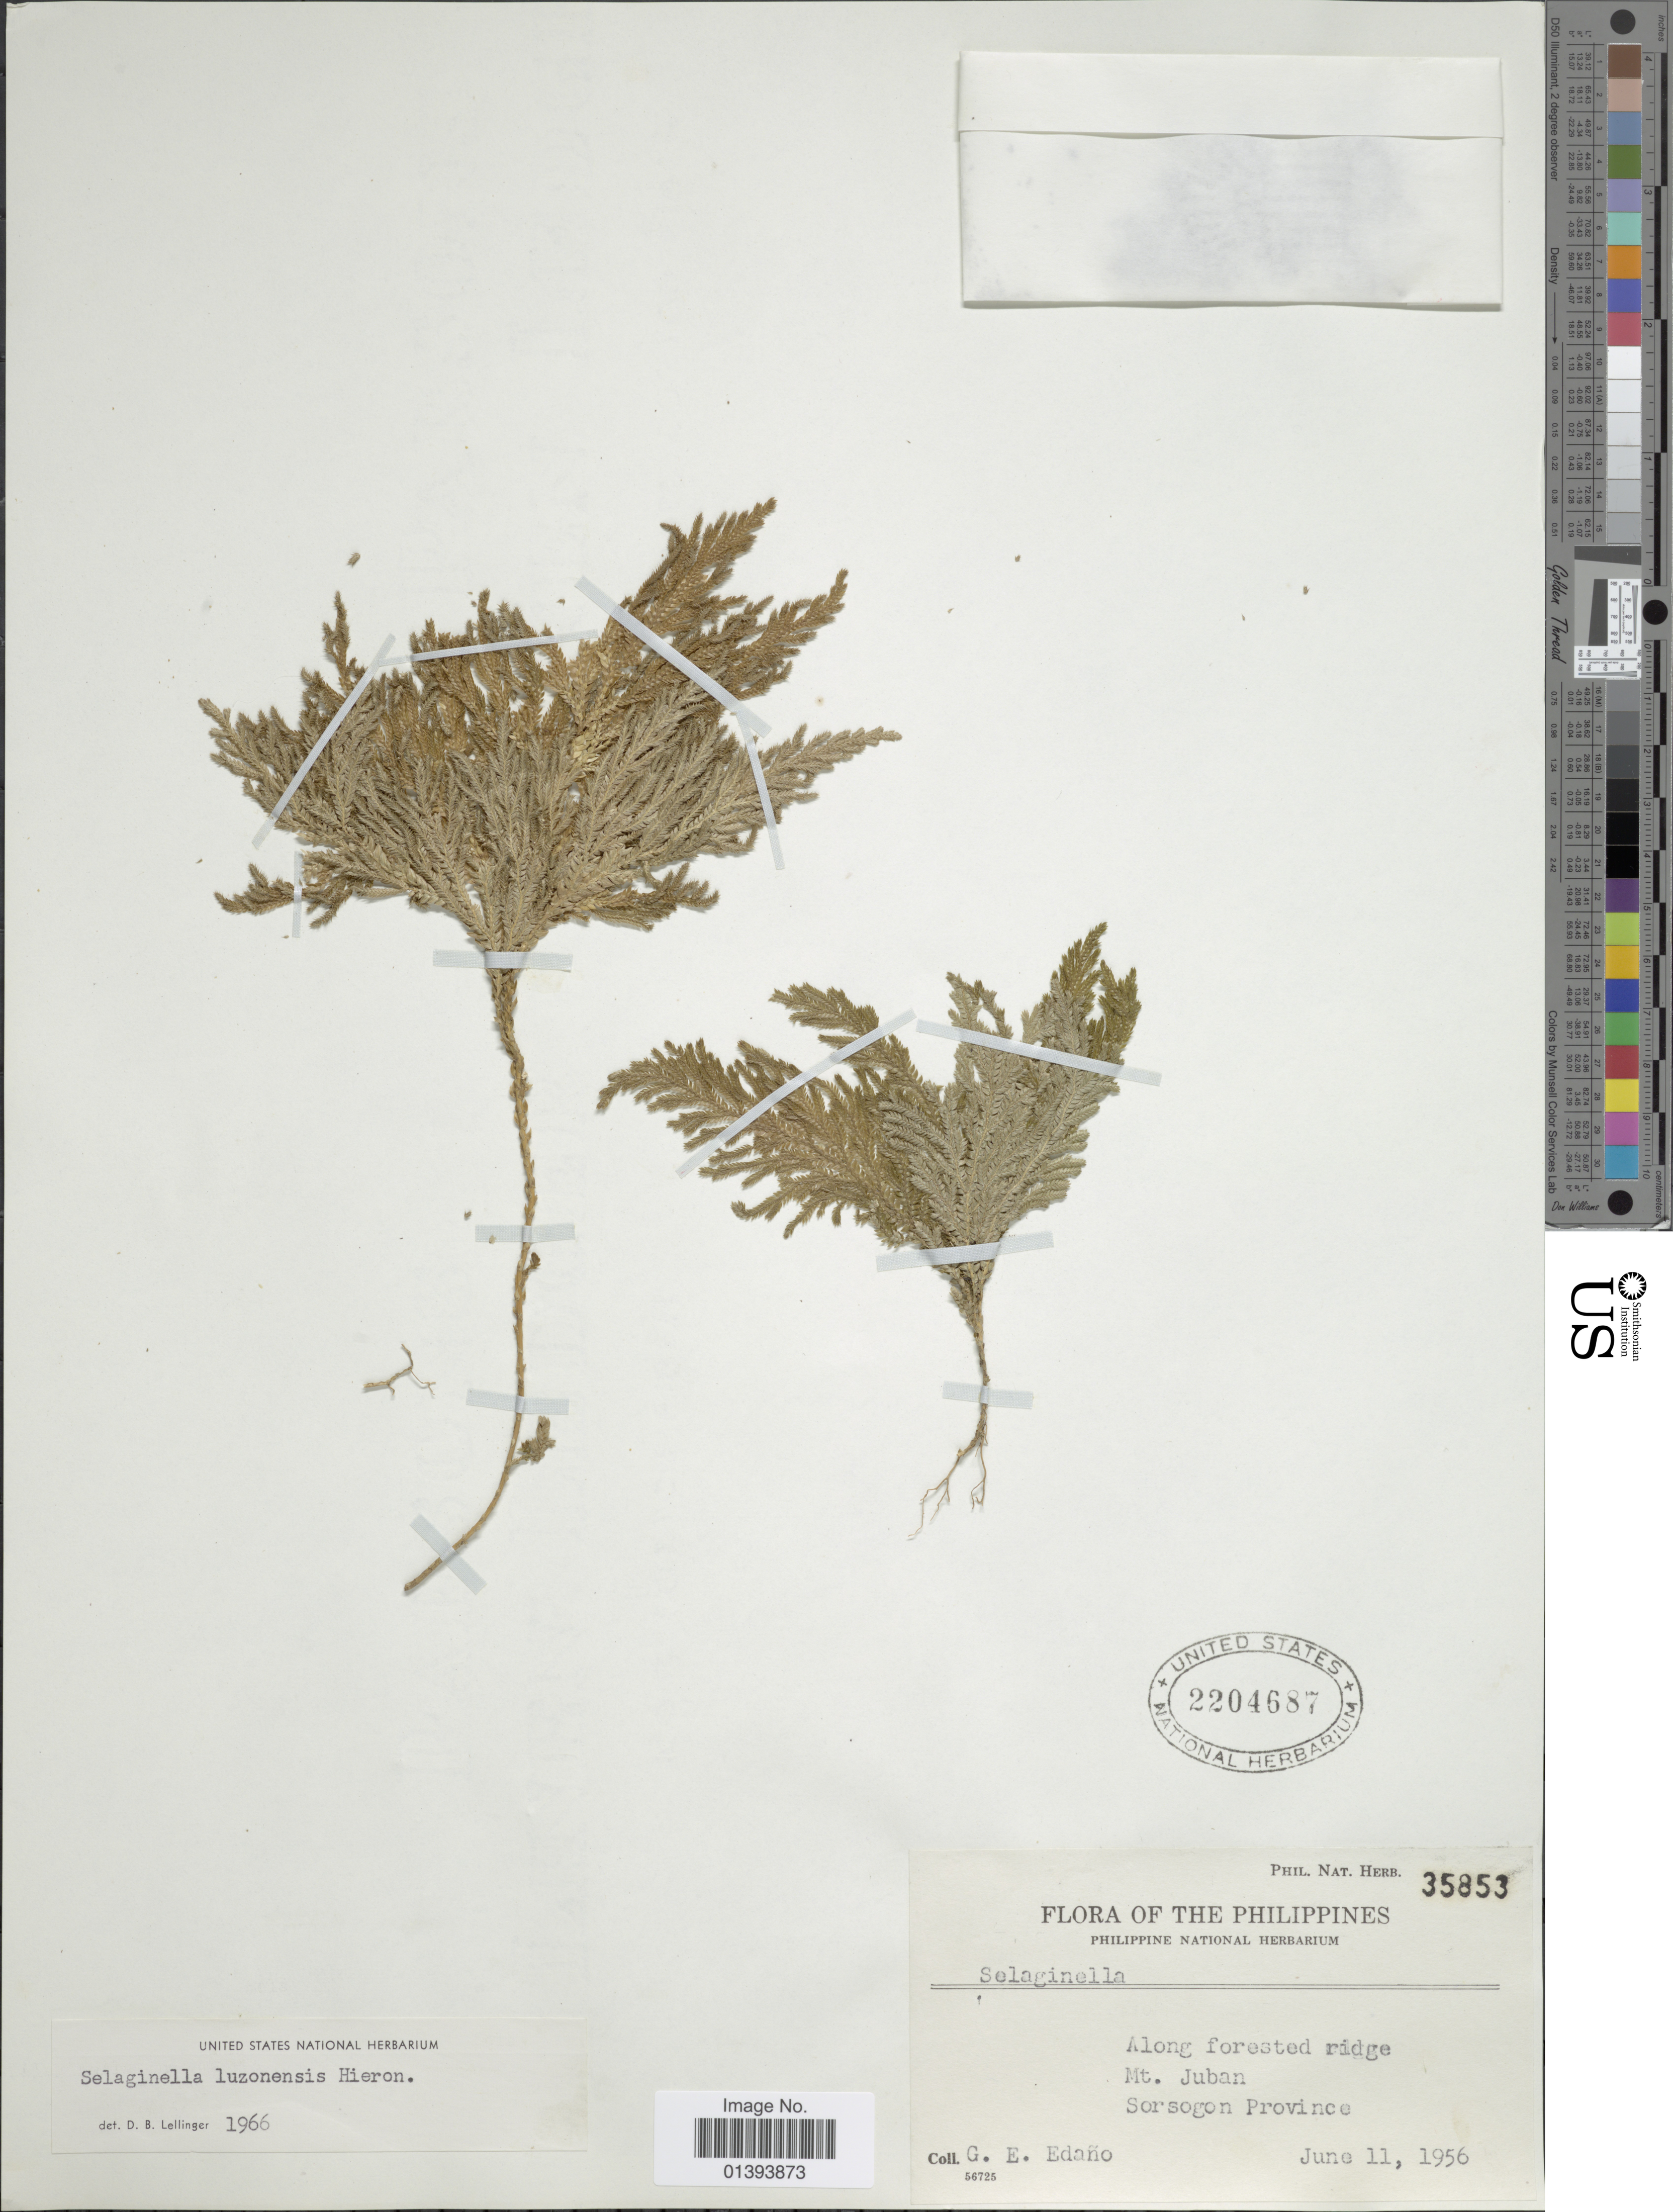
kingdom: Plantae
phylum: Tracheophyta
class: Lycopodiopsida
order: Selaginellales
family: Selaginellaceae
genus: Selaginella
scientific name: Selaginella luzonensis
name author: Hieron.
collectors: G. E. Edaño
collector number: Phil. Nat. Herb. 35853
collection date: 1956-06-11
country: Philippines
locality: Along forested ridge, Mt. Juban, Sorsogon Province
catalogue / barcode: US 2204687